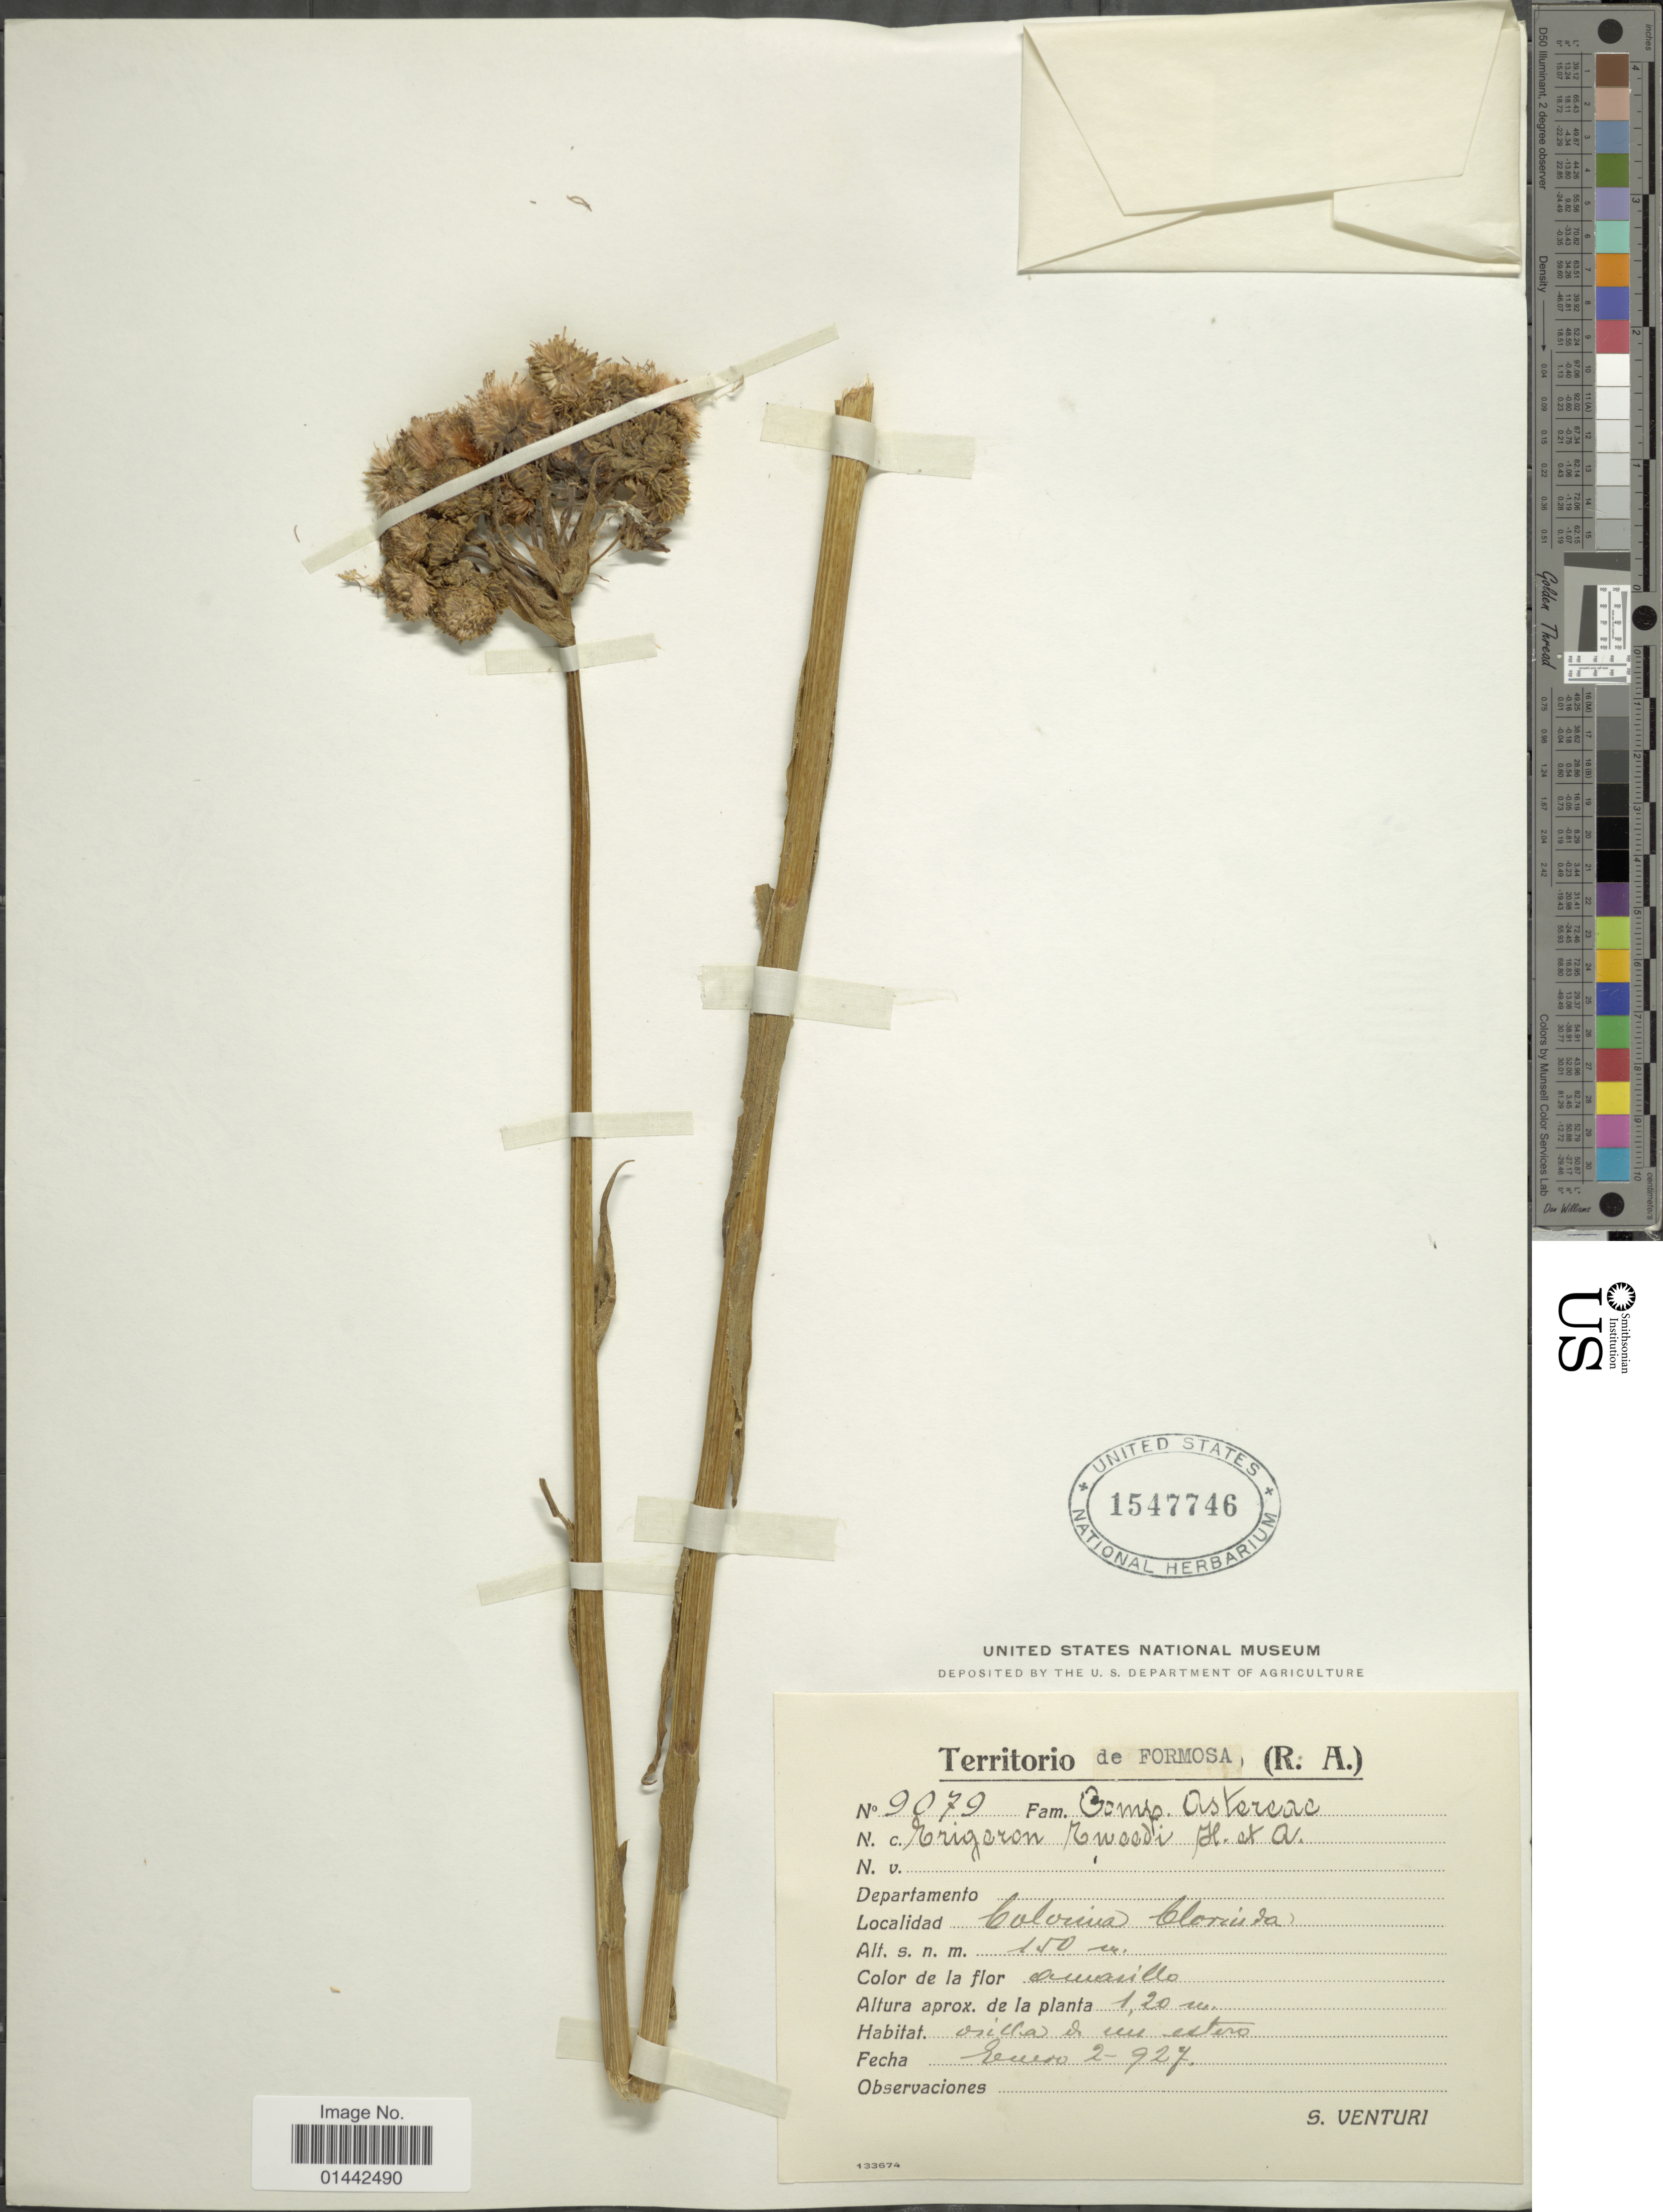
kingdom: Plantae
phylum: Tracheophyta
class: Magnoliopsida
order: Asterales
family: Asteraceae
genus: Erigeron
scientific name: Erigeron tweediei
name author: Hook. & Arn.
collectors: S. Venturi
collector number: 9079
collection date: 1927-01-02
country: Argentina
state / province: Formosa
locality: (R.A.), Colonia Clorinda.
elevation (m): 150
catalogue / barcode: US 1547746